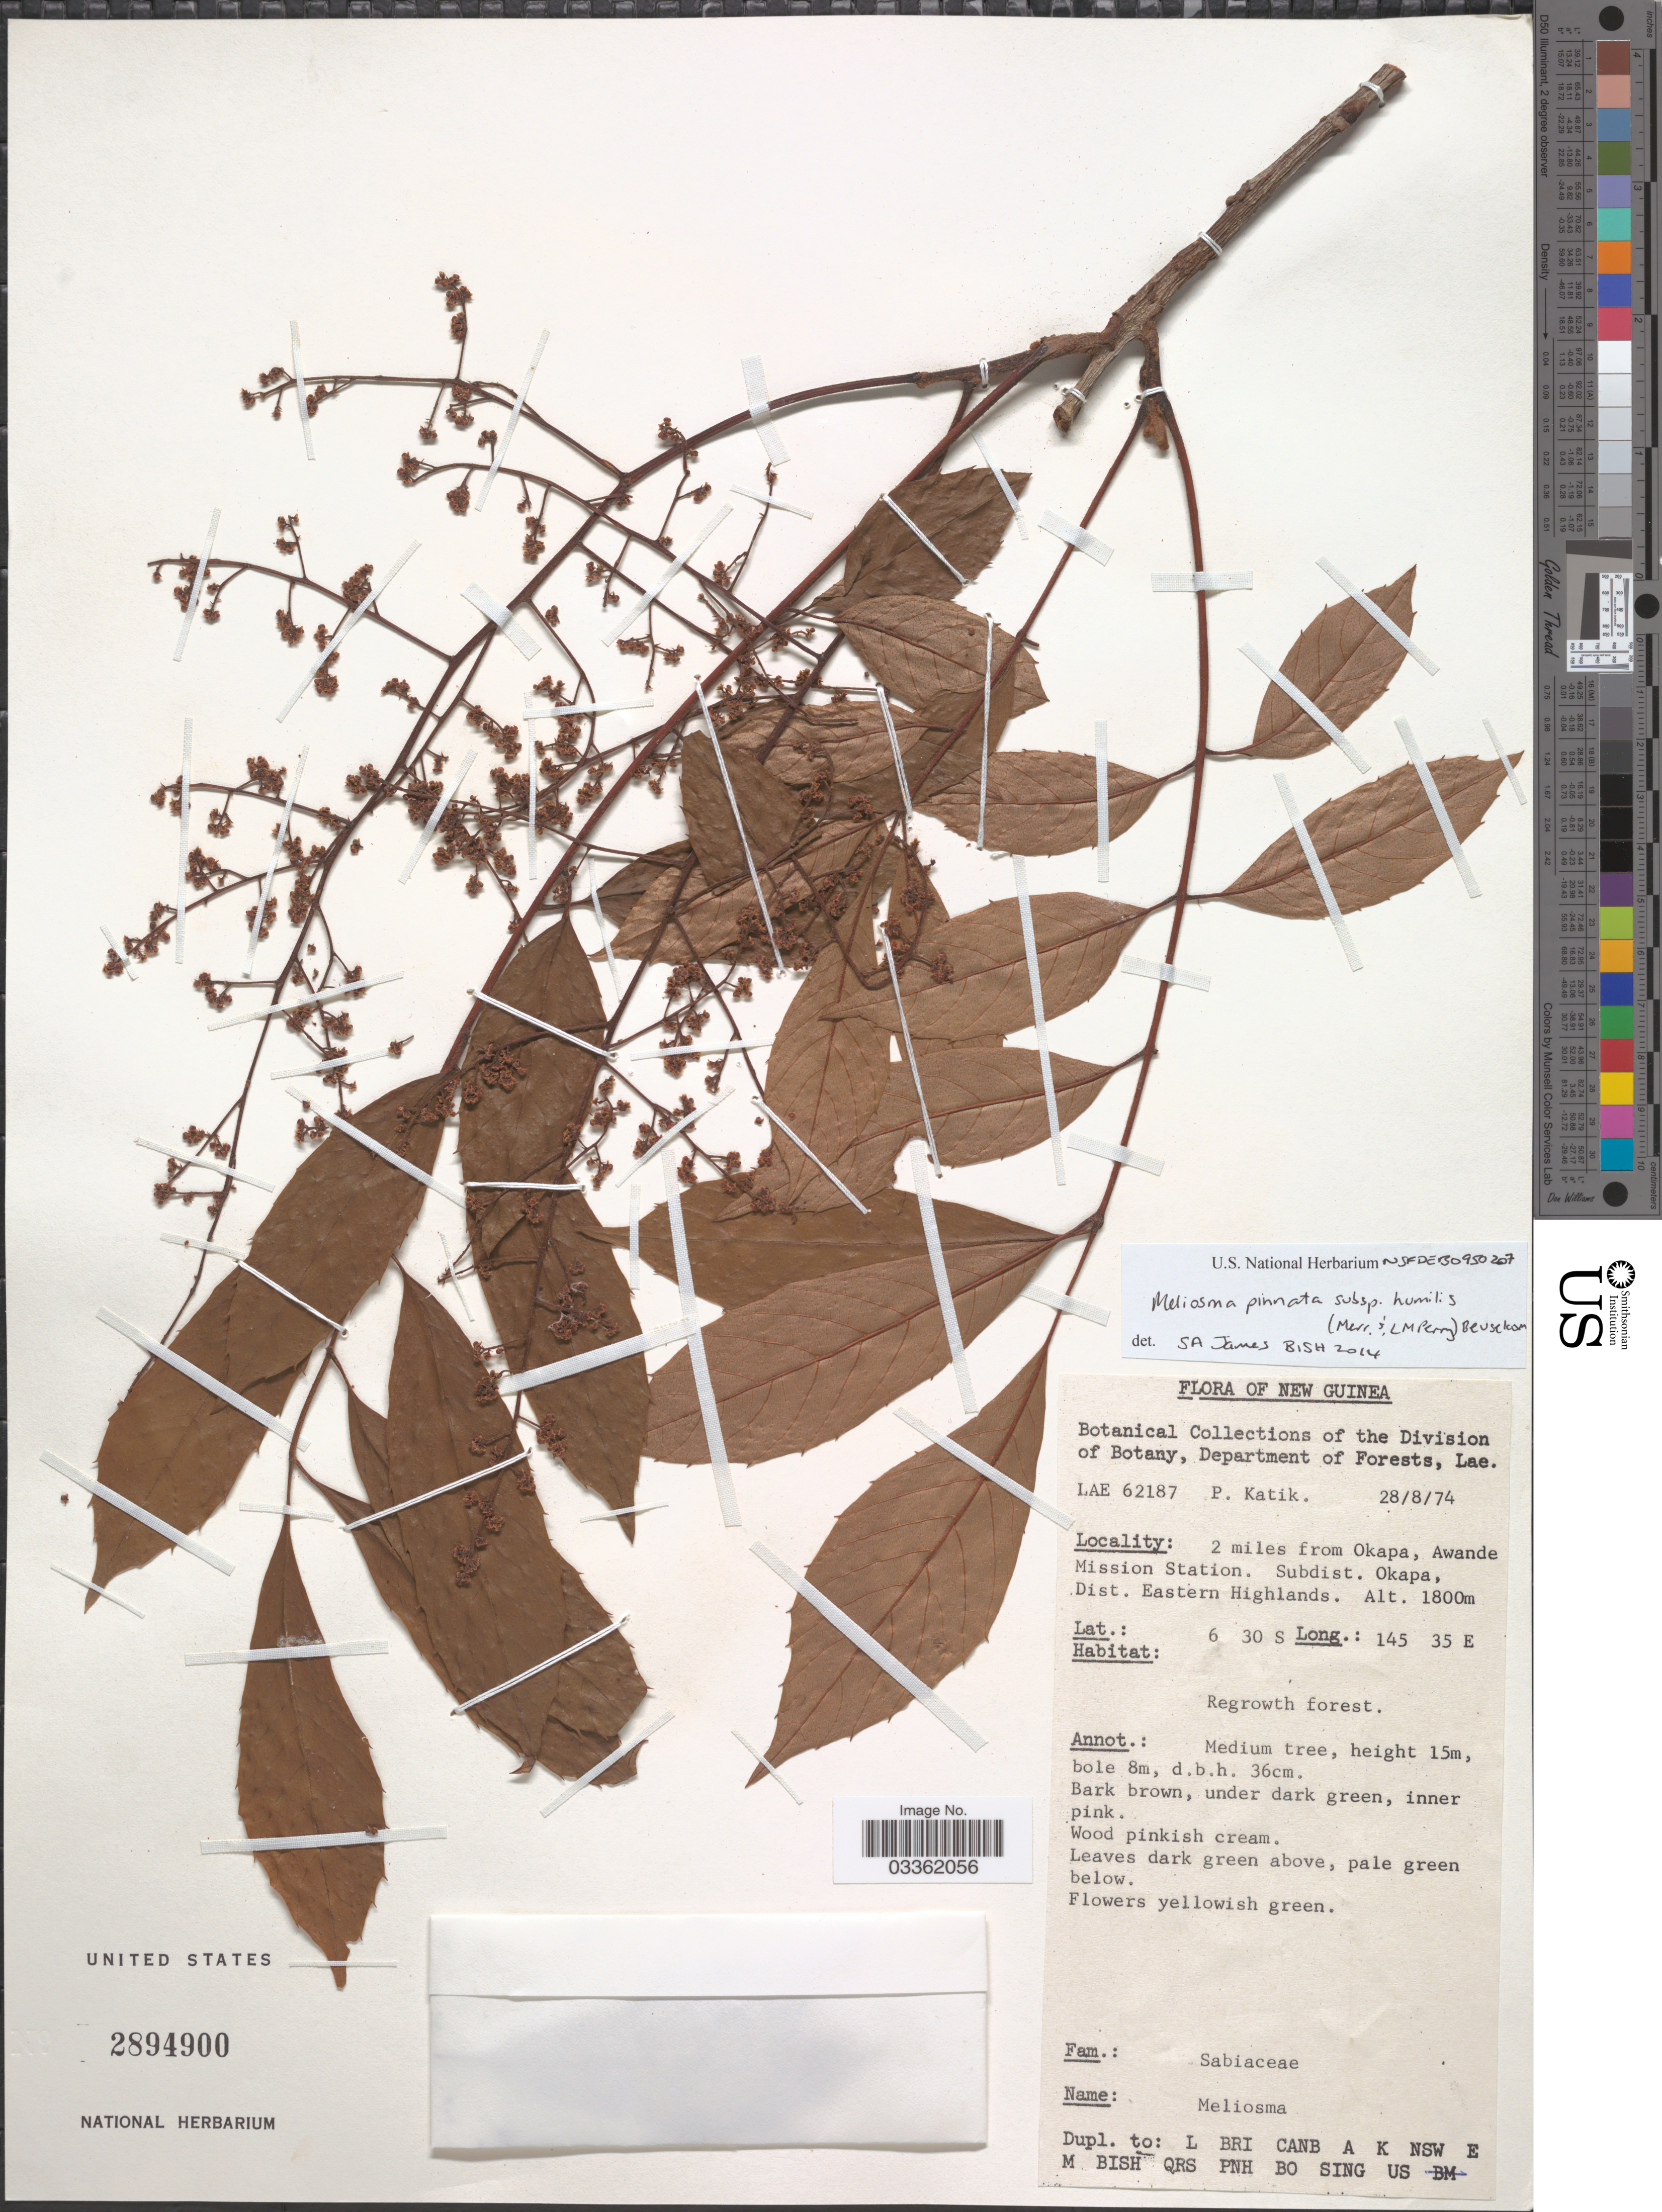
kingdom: Plantae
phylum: Tracheophyta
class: Magnoliopsida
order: Proteales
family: Sabiaceae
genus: Meliosma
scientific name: Meliosma pinnata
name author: Maxim.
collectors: P. Katik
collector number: LAE62187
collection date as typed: Transcribed d/m/y: 28/8/74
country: Papua New Guinea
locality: New Guinea. 2 miles from Okapa, Awande Mission Station. Subdist. Okapa. Dist. Eastern Highlands.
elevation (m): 1800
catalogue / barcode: US 2894900